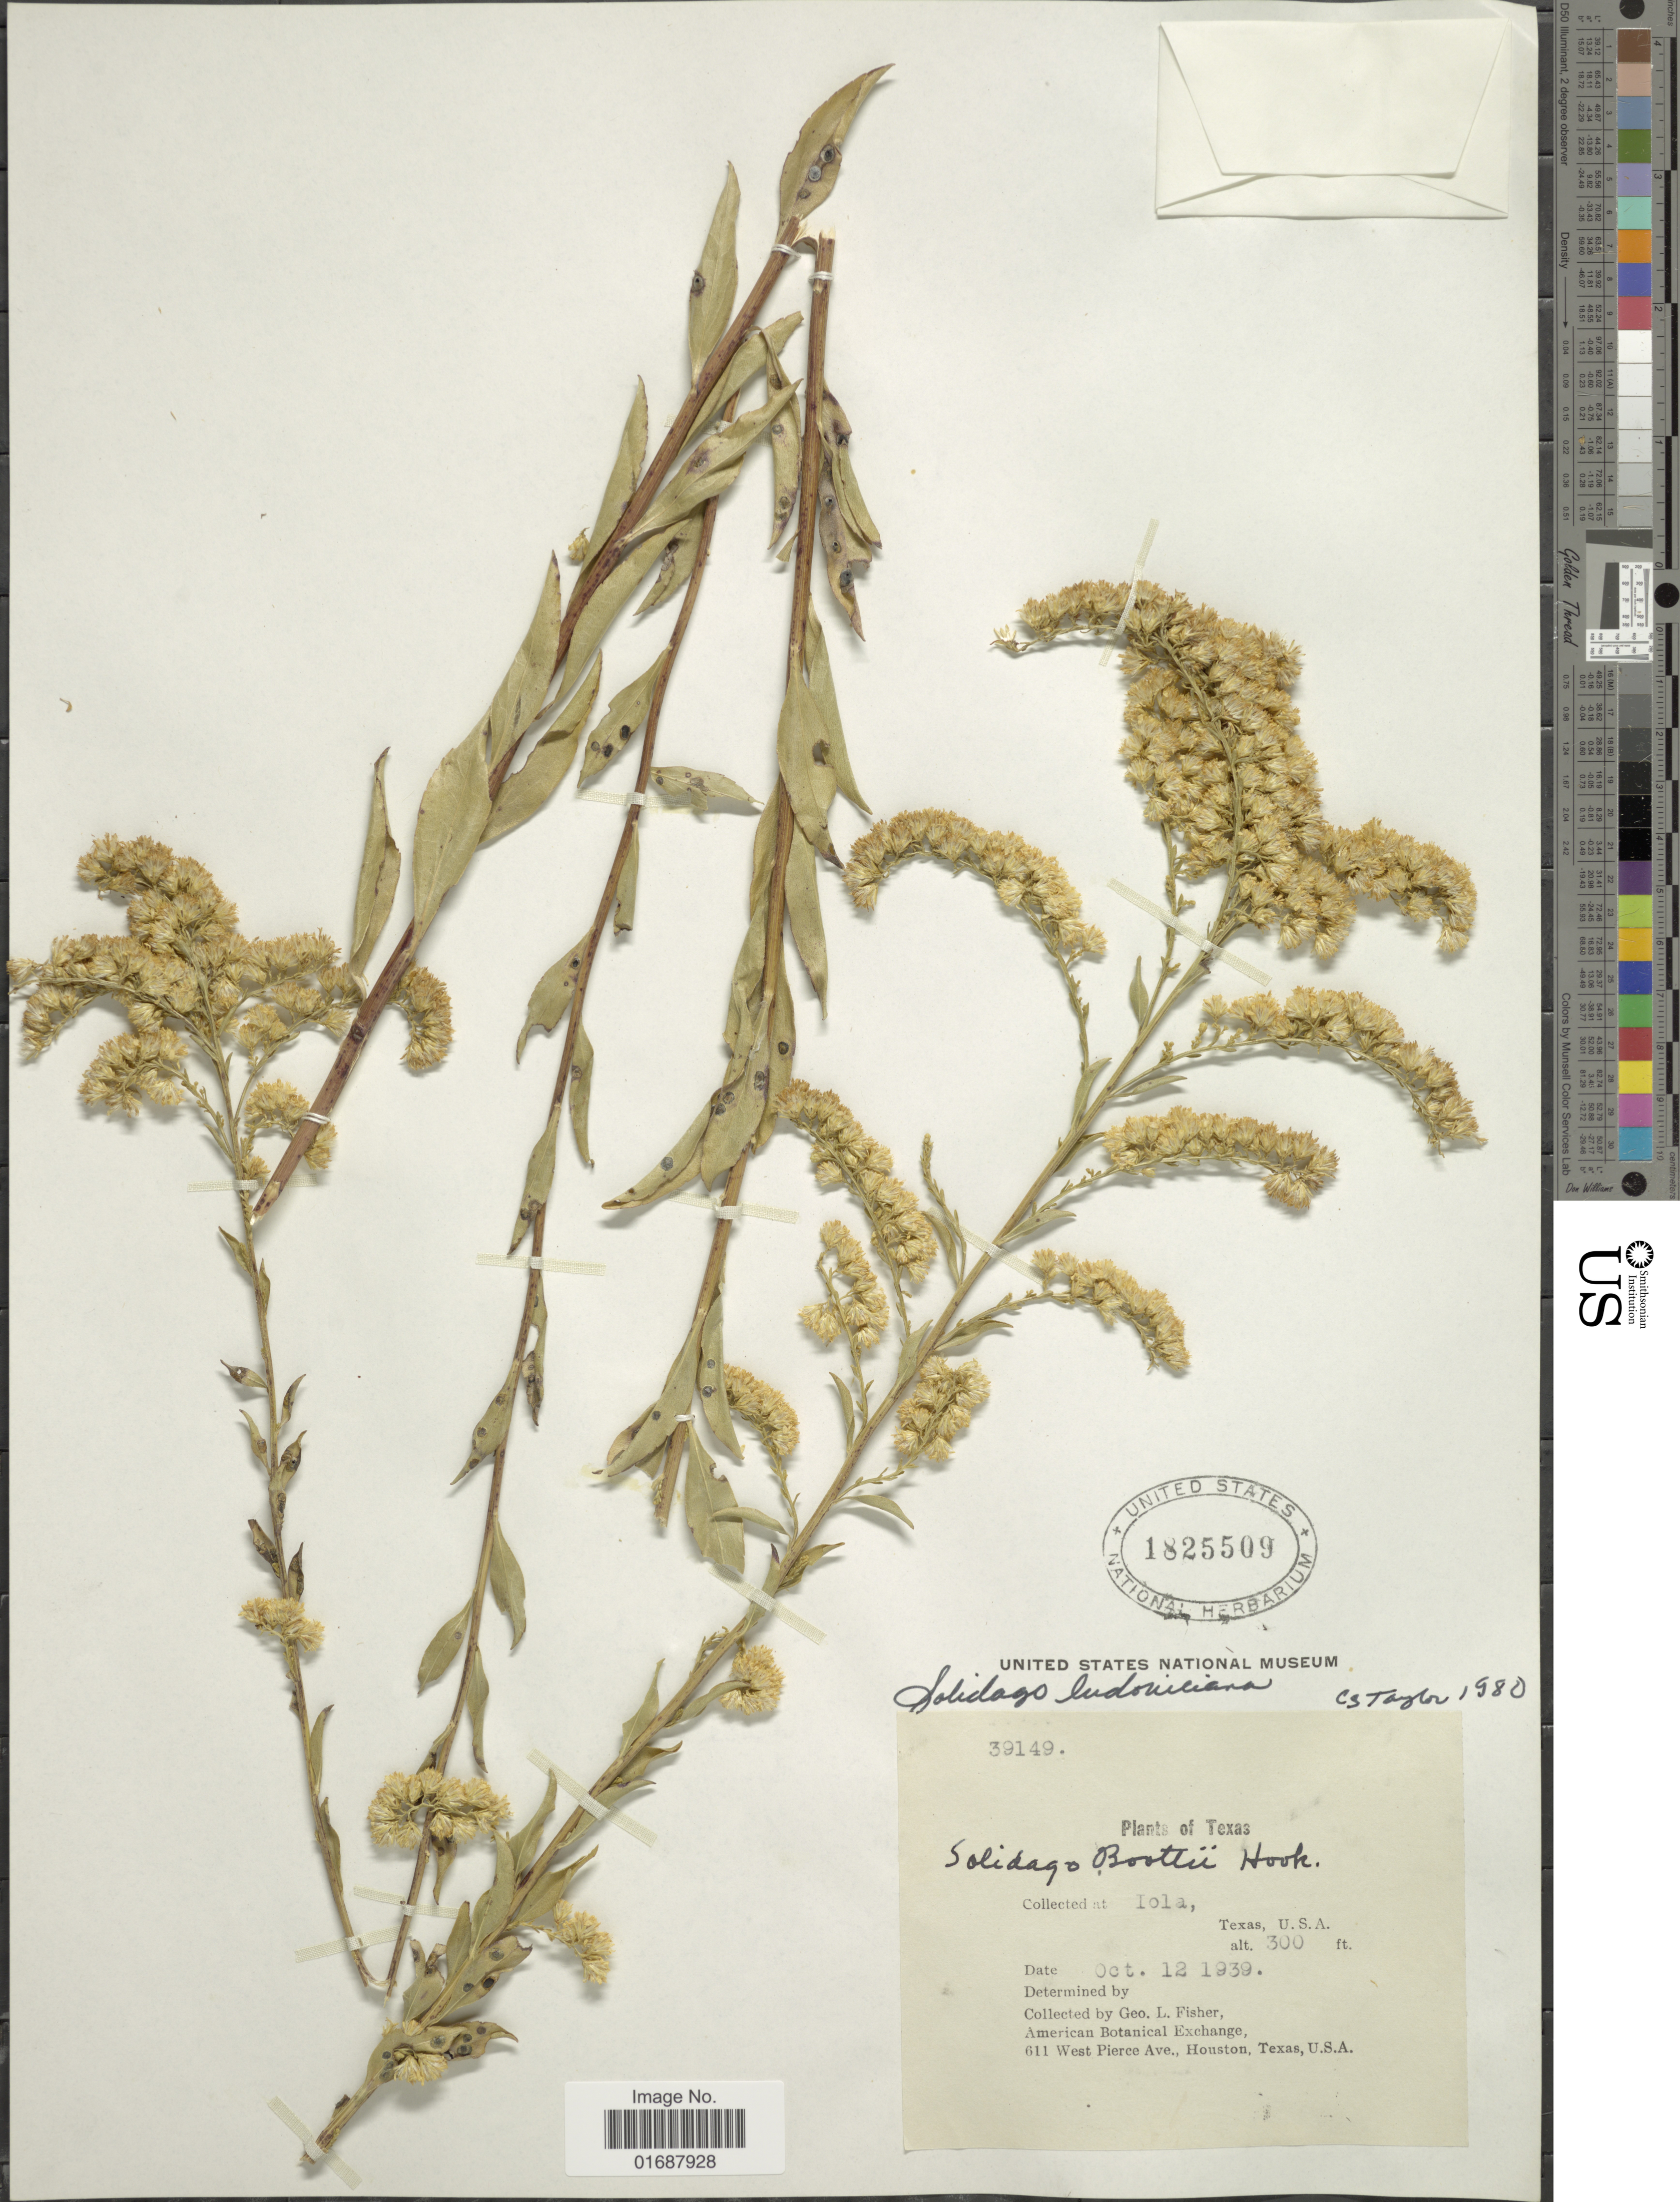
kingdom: Plantae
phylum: Tracheophyta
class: Magnoliopsida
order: Asterales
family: Asteraceae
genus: Solidago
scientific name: Solidago ludoviciana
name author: (A. Gray) Small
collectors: G. L. Fisher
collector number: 39149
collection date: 1939-10-12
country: United States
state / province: Texas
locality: Texas, Iola, Texas, U.S.A.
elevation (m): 91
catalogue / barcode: US 1825509